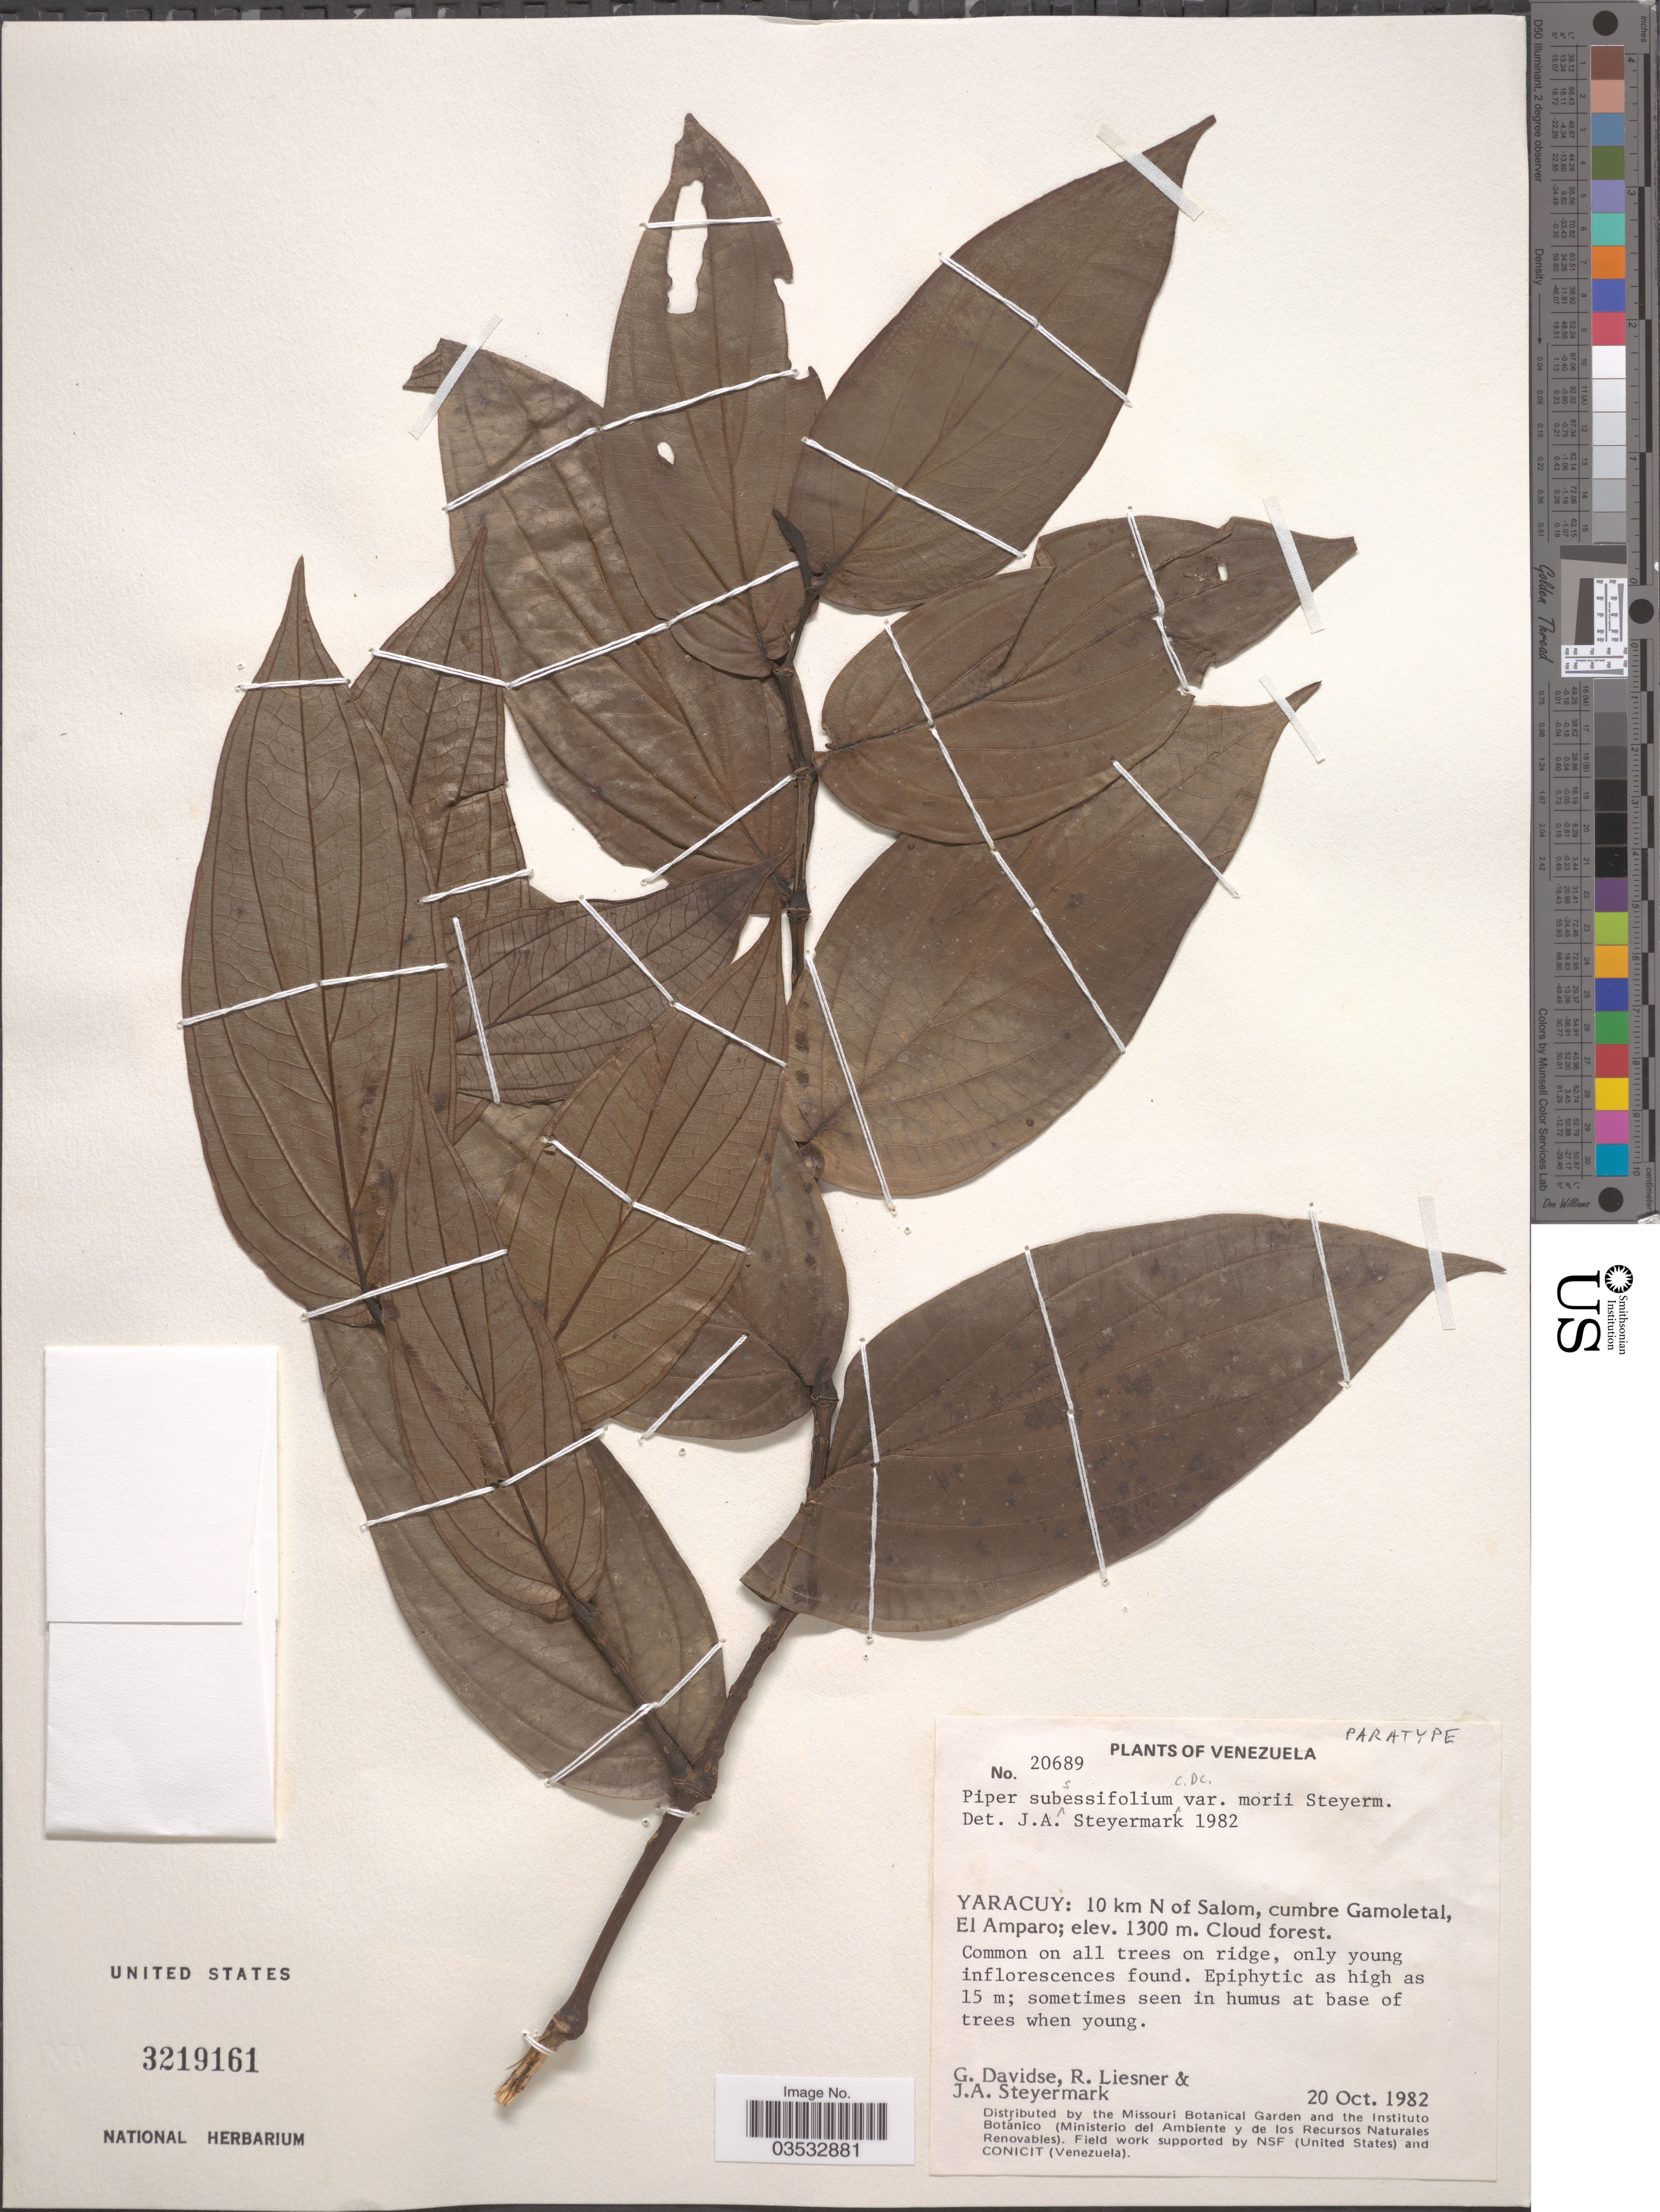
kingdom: Plantae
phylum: Tracheophyta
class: Magnoliopsida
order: Piperales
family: Piperaceae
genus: Piper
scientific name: Piper subsessifolium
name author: C. DC.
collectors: G. Davidse, R. L. Liesner & J. Steyermark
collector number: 20689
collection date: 1982-10-20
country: Venezuela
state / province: Yaracuy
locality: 10 km N of Salom, cumbre Gamoletal, El Amparo.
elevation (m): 1300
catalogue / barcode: US 3219161